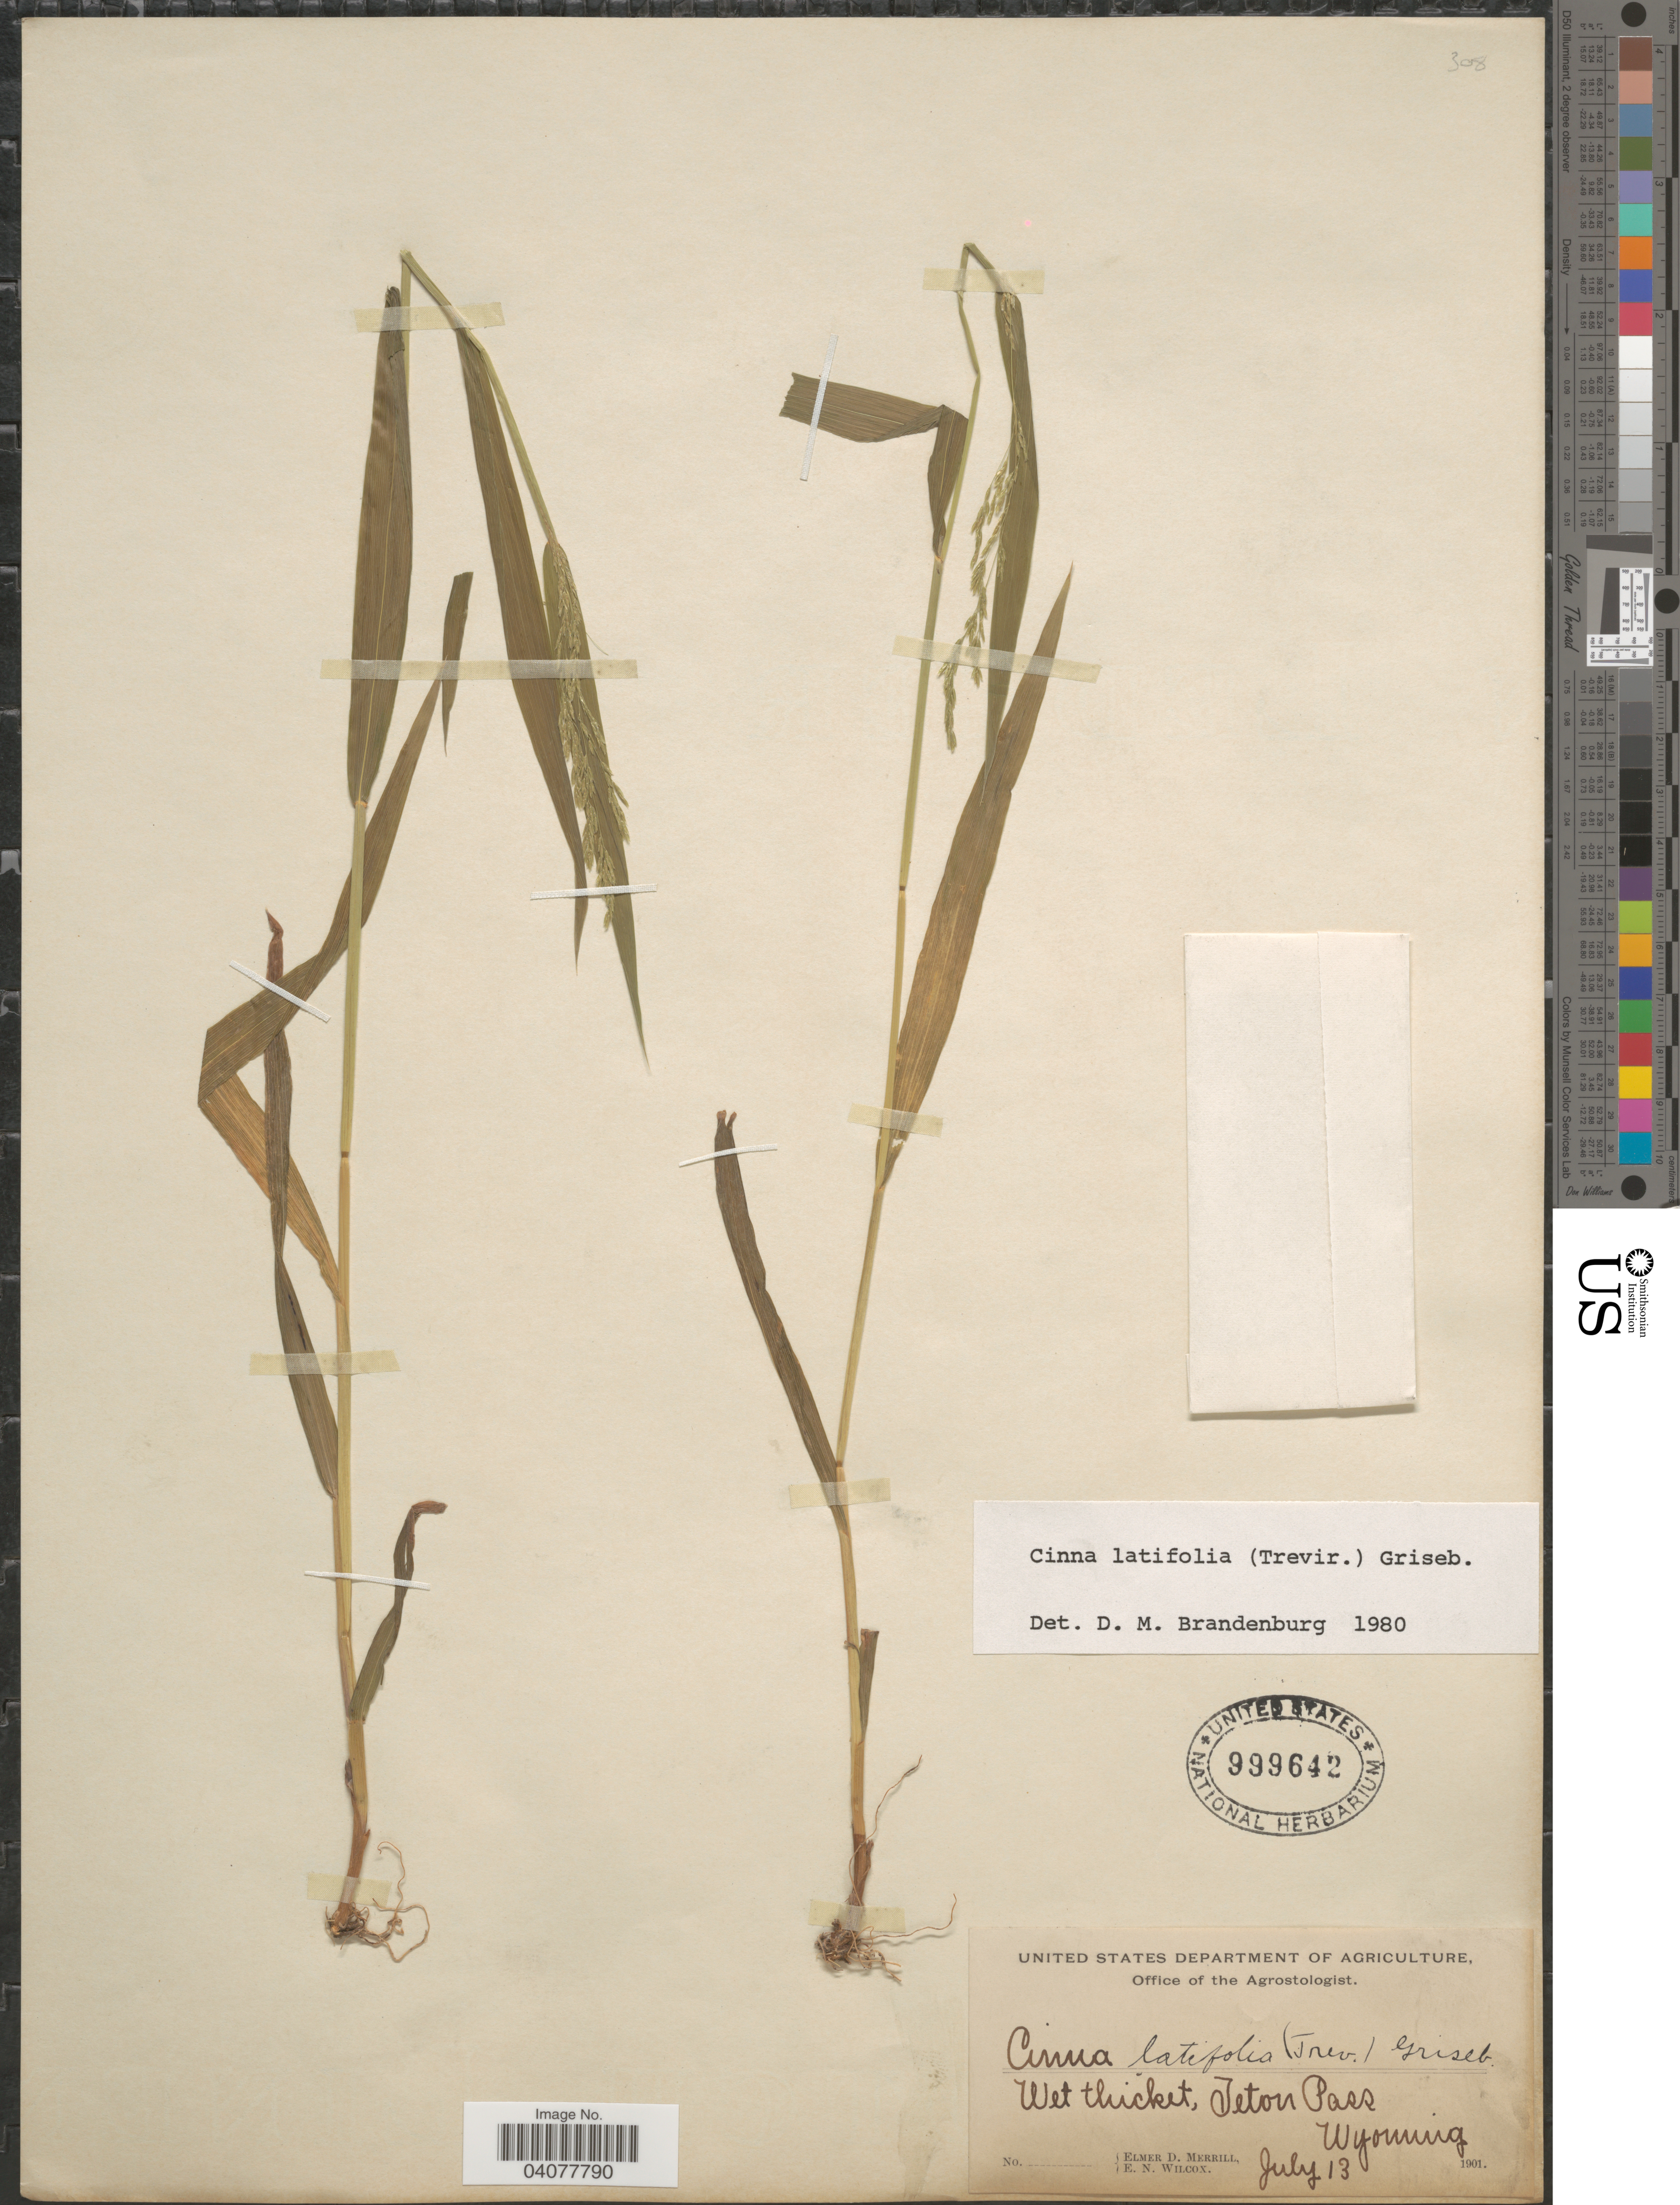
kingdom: Plantae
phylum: Tracheophyta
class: Liliopsida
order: Poales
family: Poaceae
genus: Cinna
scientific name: Cinna latifolia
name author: (Trevir. ex Goeppert) Griseb.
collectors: E. D. Merrill & E. Wilcox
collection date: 1901-07-13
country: United States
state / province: Wyoming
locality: Wet thicket, Teton Pass.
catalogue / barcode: US 999642